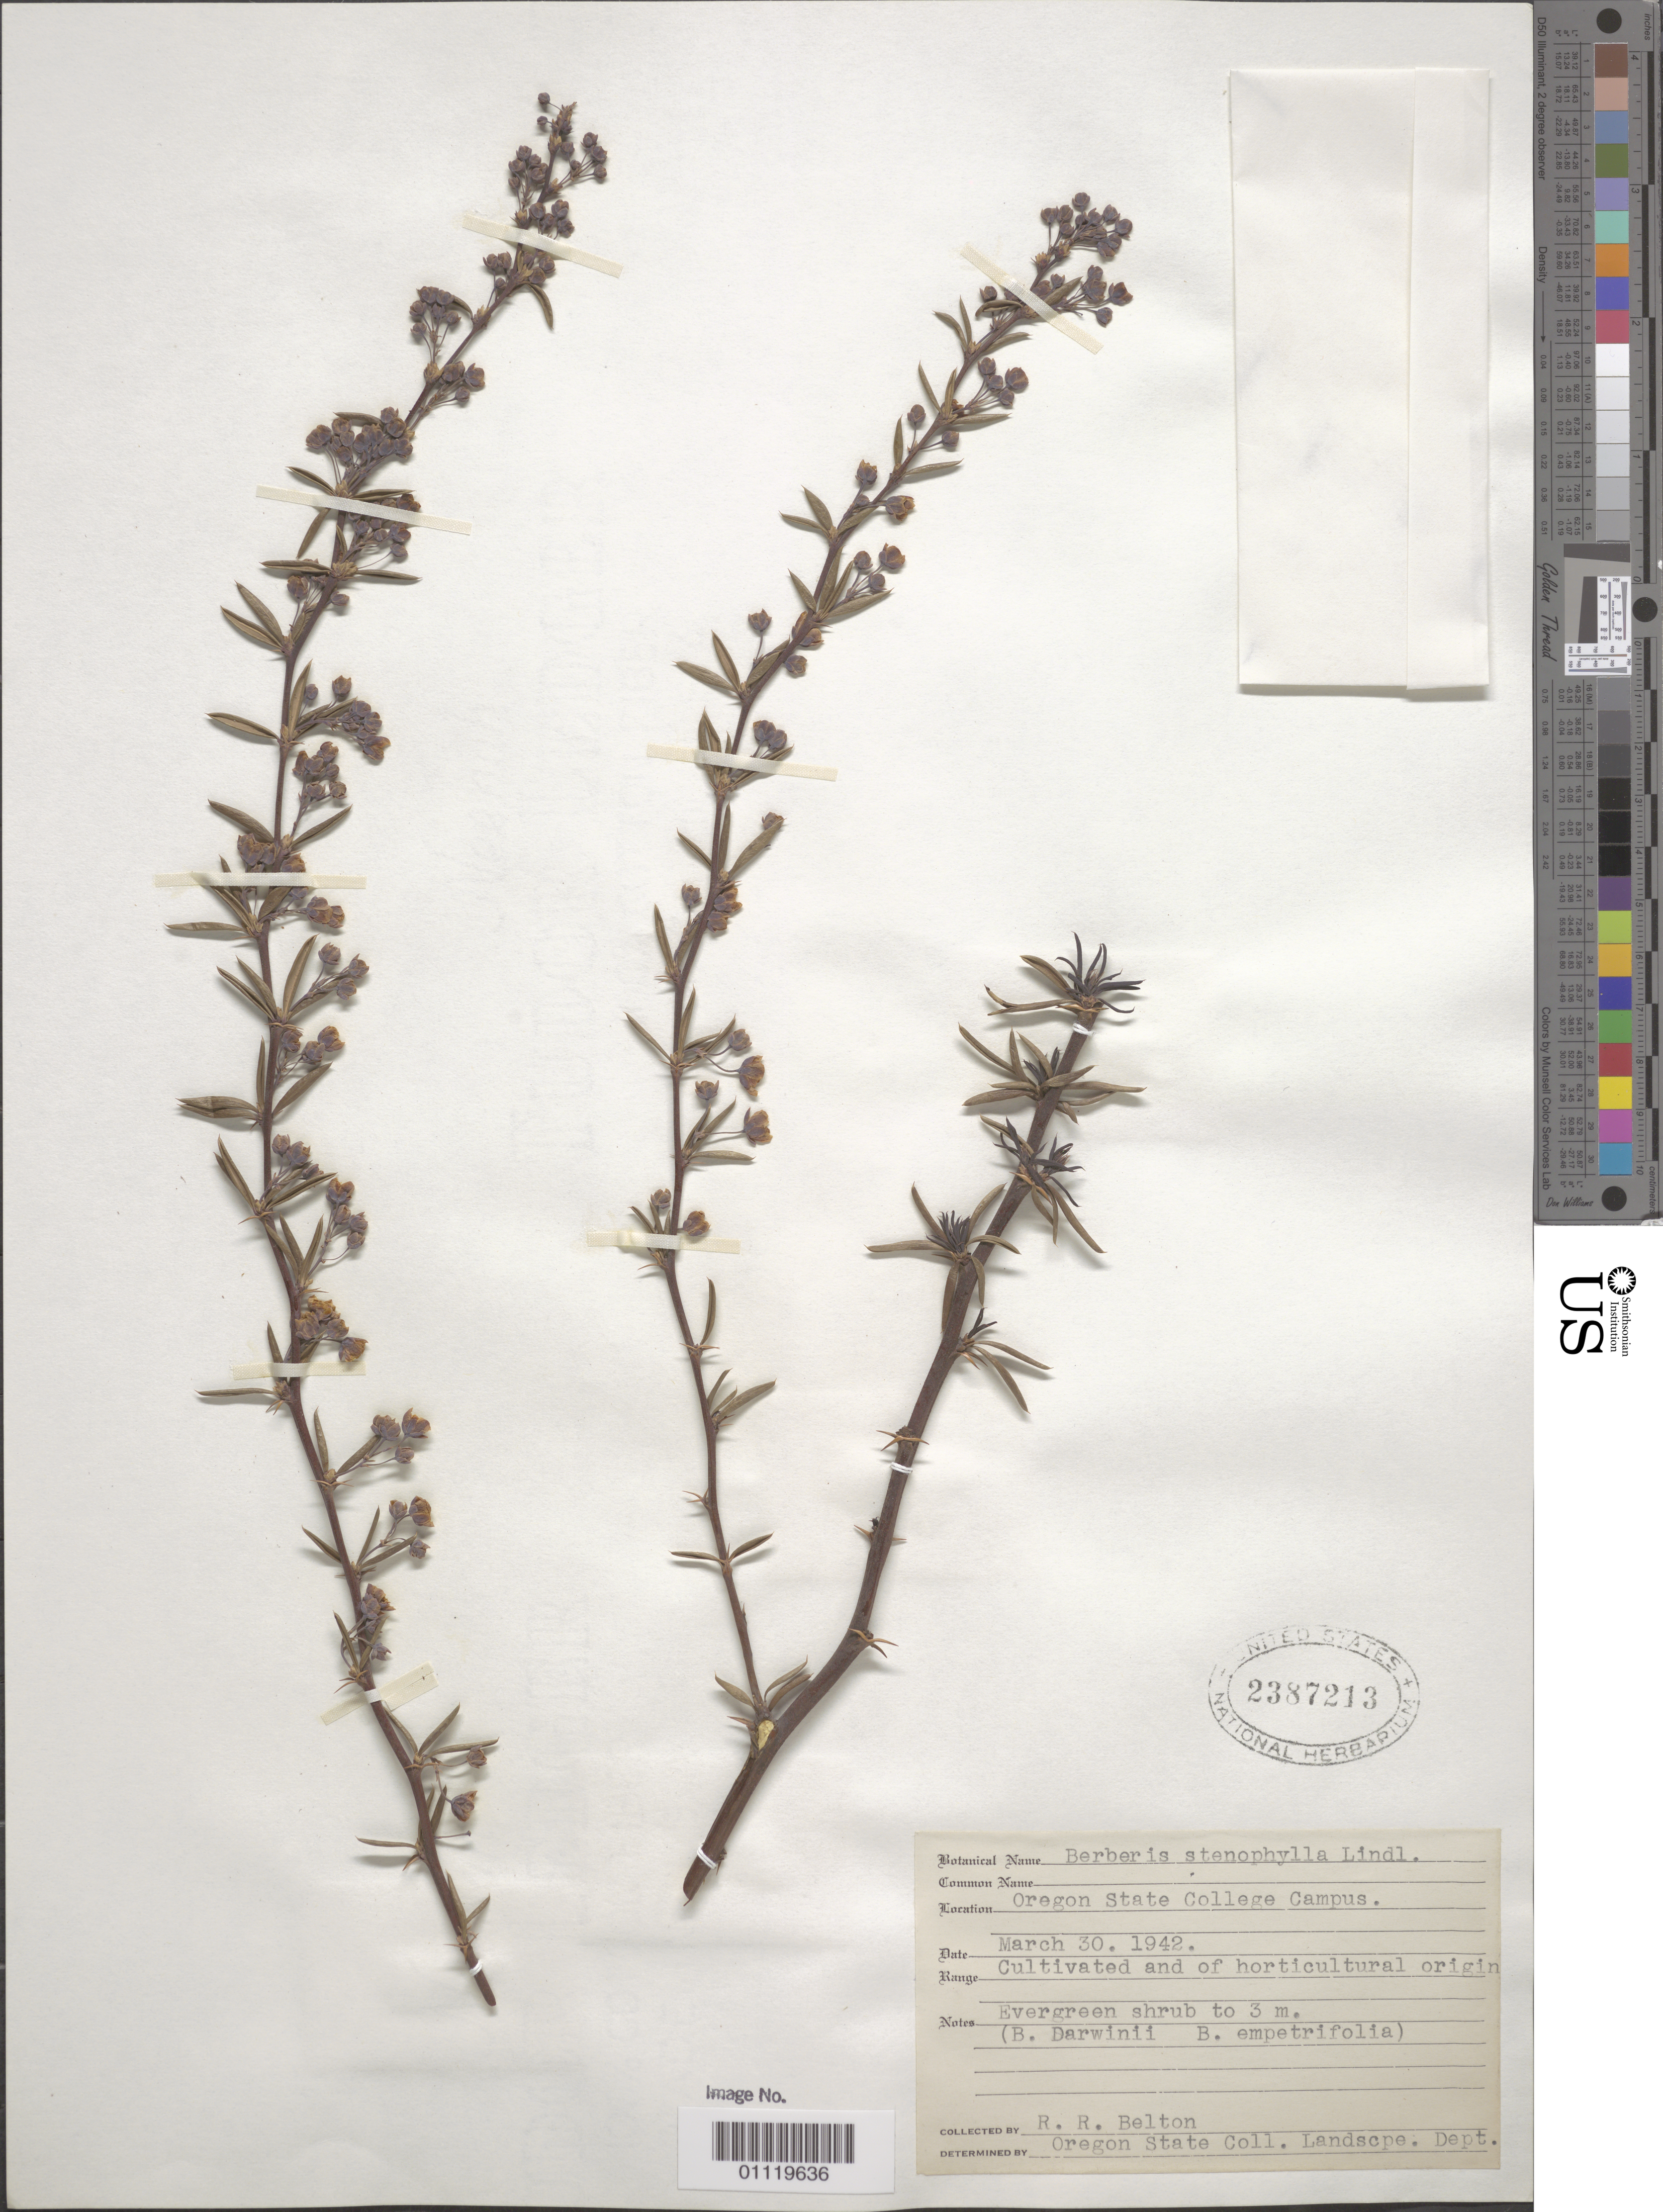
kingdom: Plantae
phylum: Tracheophyta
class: Magnoliopsida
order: Ranunculales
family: Berberidaceae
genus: Berberis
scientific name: Berberis stenophylla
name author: Hance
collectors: R. Belton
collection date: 1942-03-30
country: United States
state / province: Oregon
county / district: Benton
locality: Corvallis city, Oregon State College campus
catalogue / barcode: US 2387213